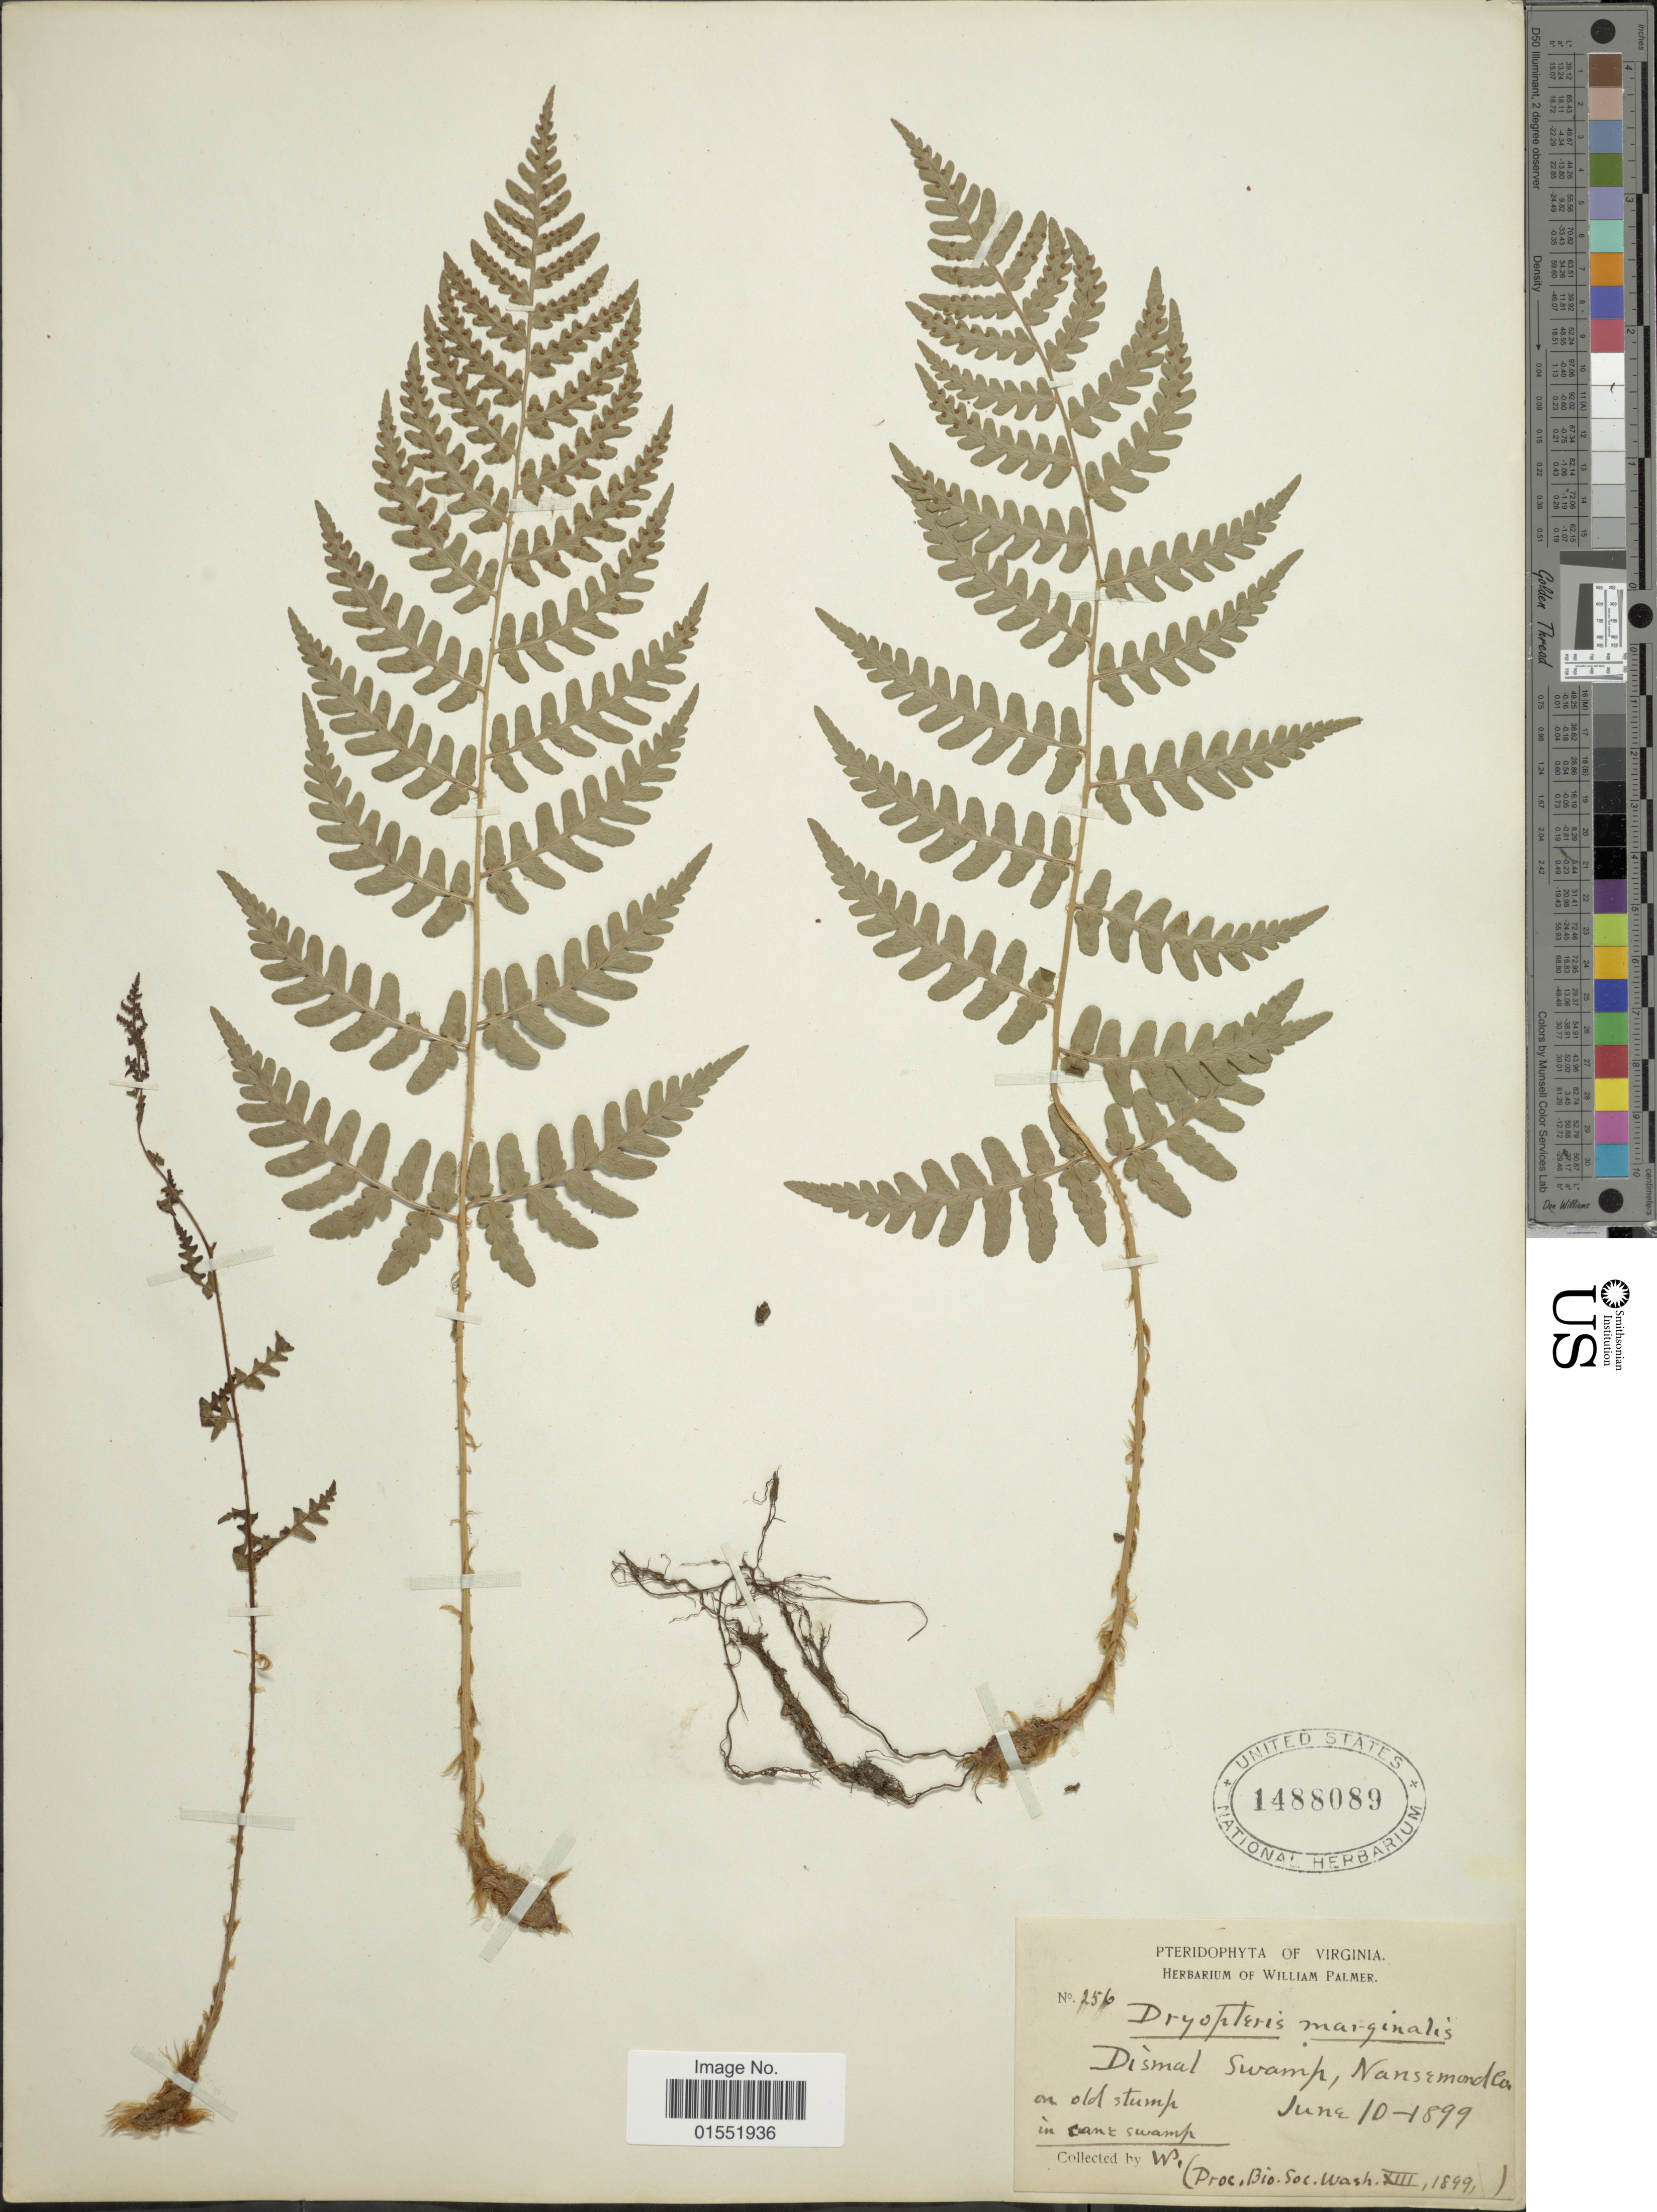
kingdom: Plantae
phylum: Tracheophyta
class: Polypodiopsida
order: Polypodiales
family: Dryopteridaceae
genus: Dryopteris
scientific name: Dryopteris marginalis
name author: (L.) A. Gray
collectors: W. Palmer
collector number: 256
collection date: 1899-06-10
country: United States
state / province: Virginia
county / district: City of Suffolk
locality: Dismal Swamp, Nansemond Co. (merged into City of Suffolk 1950's-70's)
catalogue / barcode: US 1488089